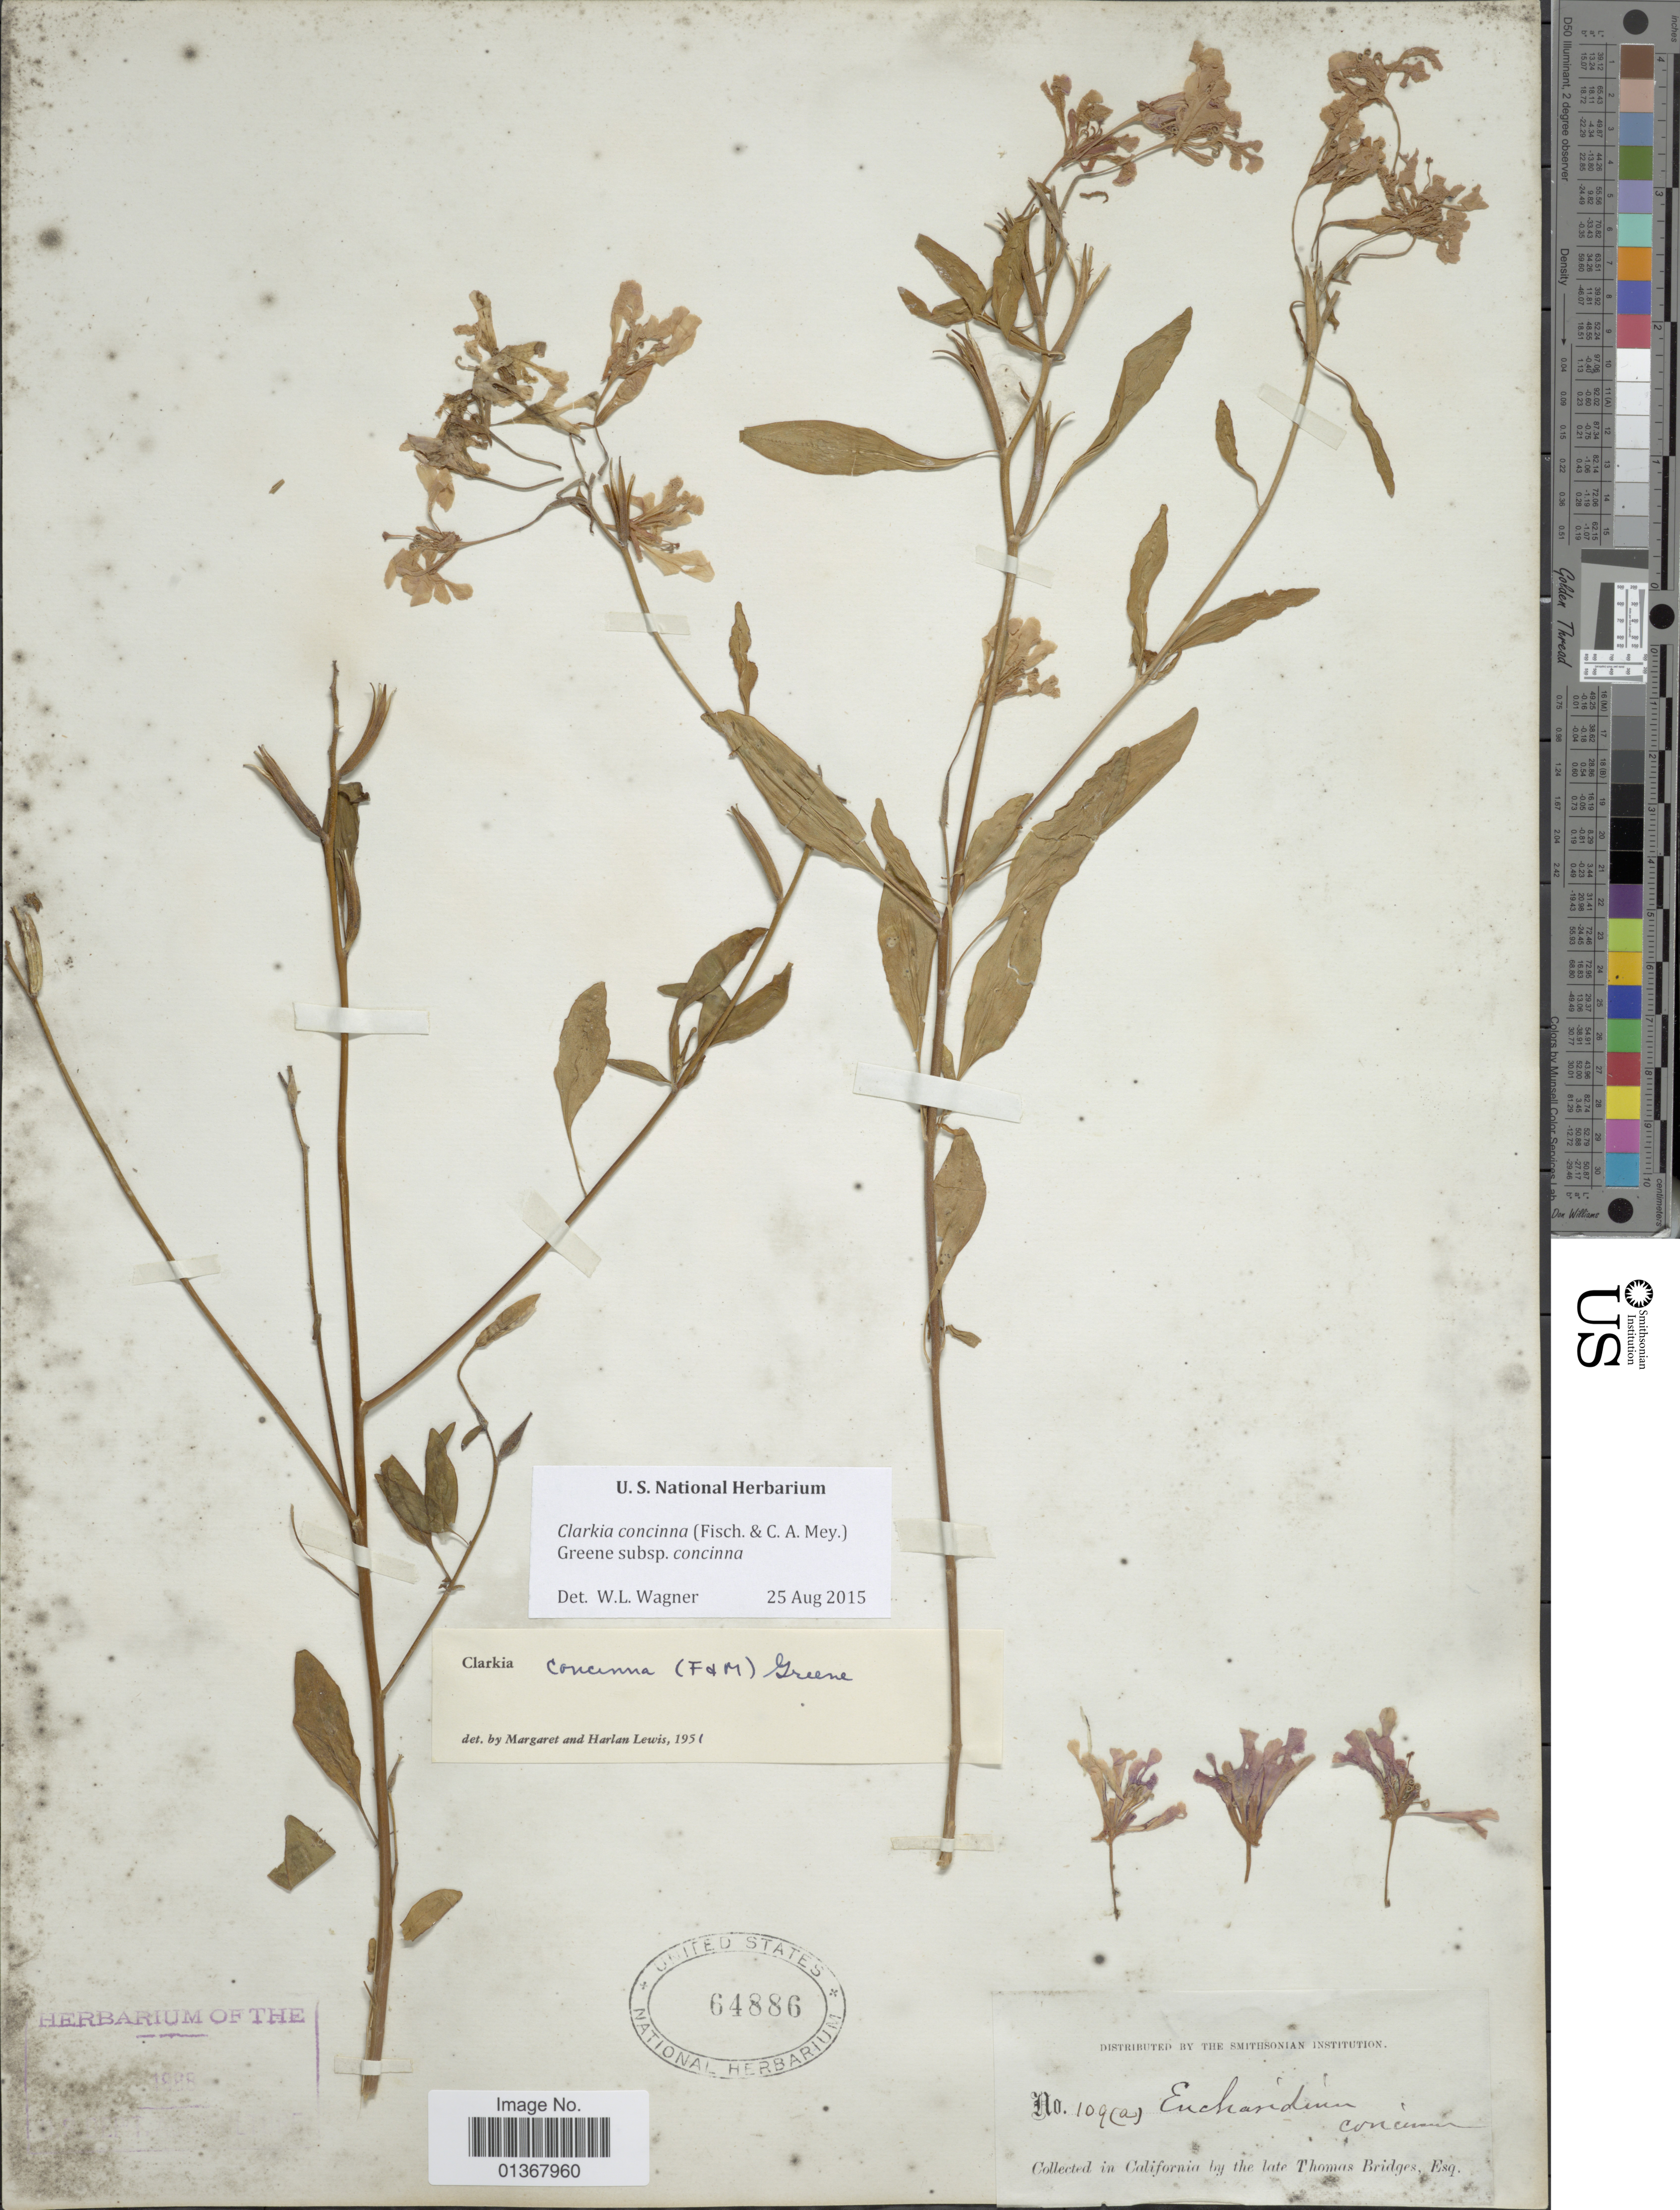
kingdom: Plantae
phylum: Tracheophyta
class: Magnoliopsida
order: Myrtales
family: Onagraceae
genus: Clarkia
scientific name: Clarkia concinna subsp. concinna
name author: (Fisch. & C.A. Mey.) Greene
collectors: T. Bridges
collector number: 109a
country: United States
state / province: California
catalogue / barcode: US 64886